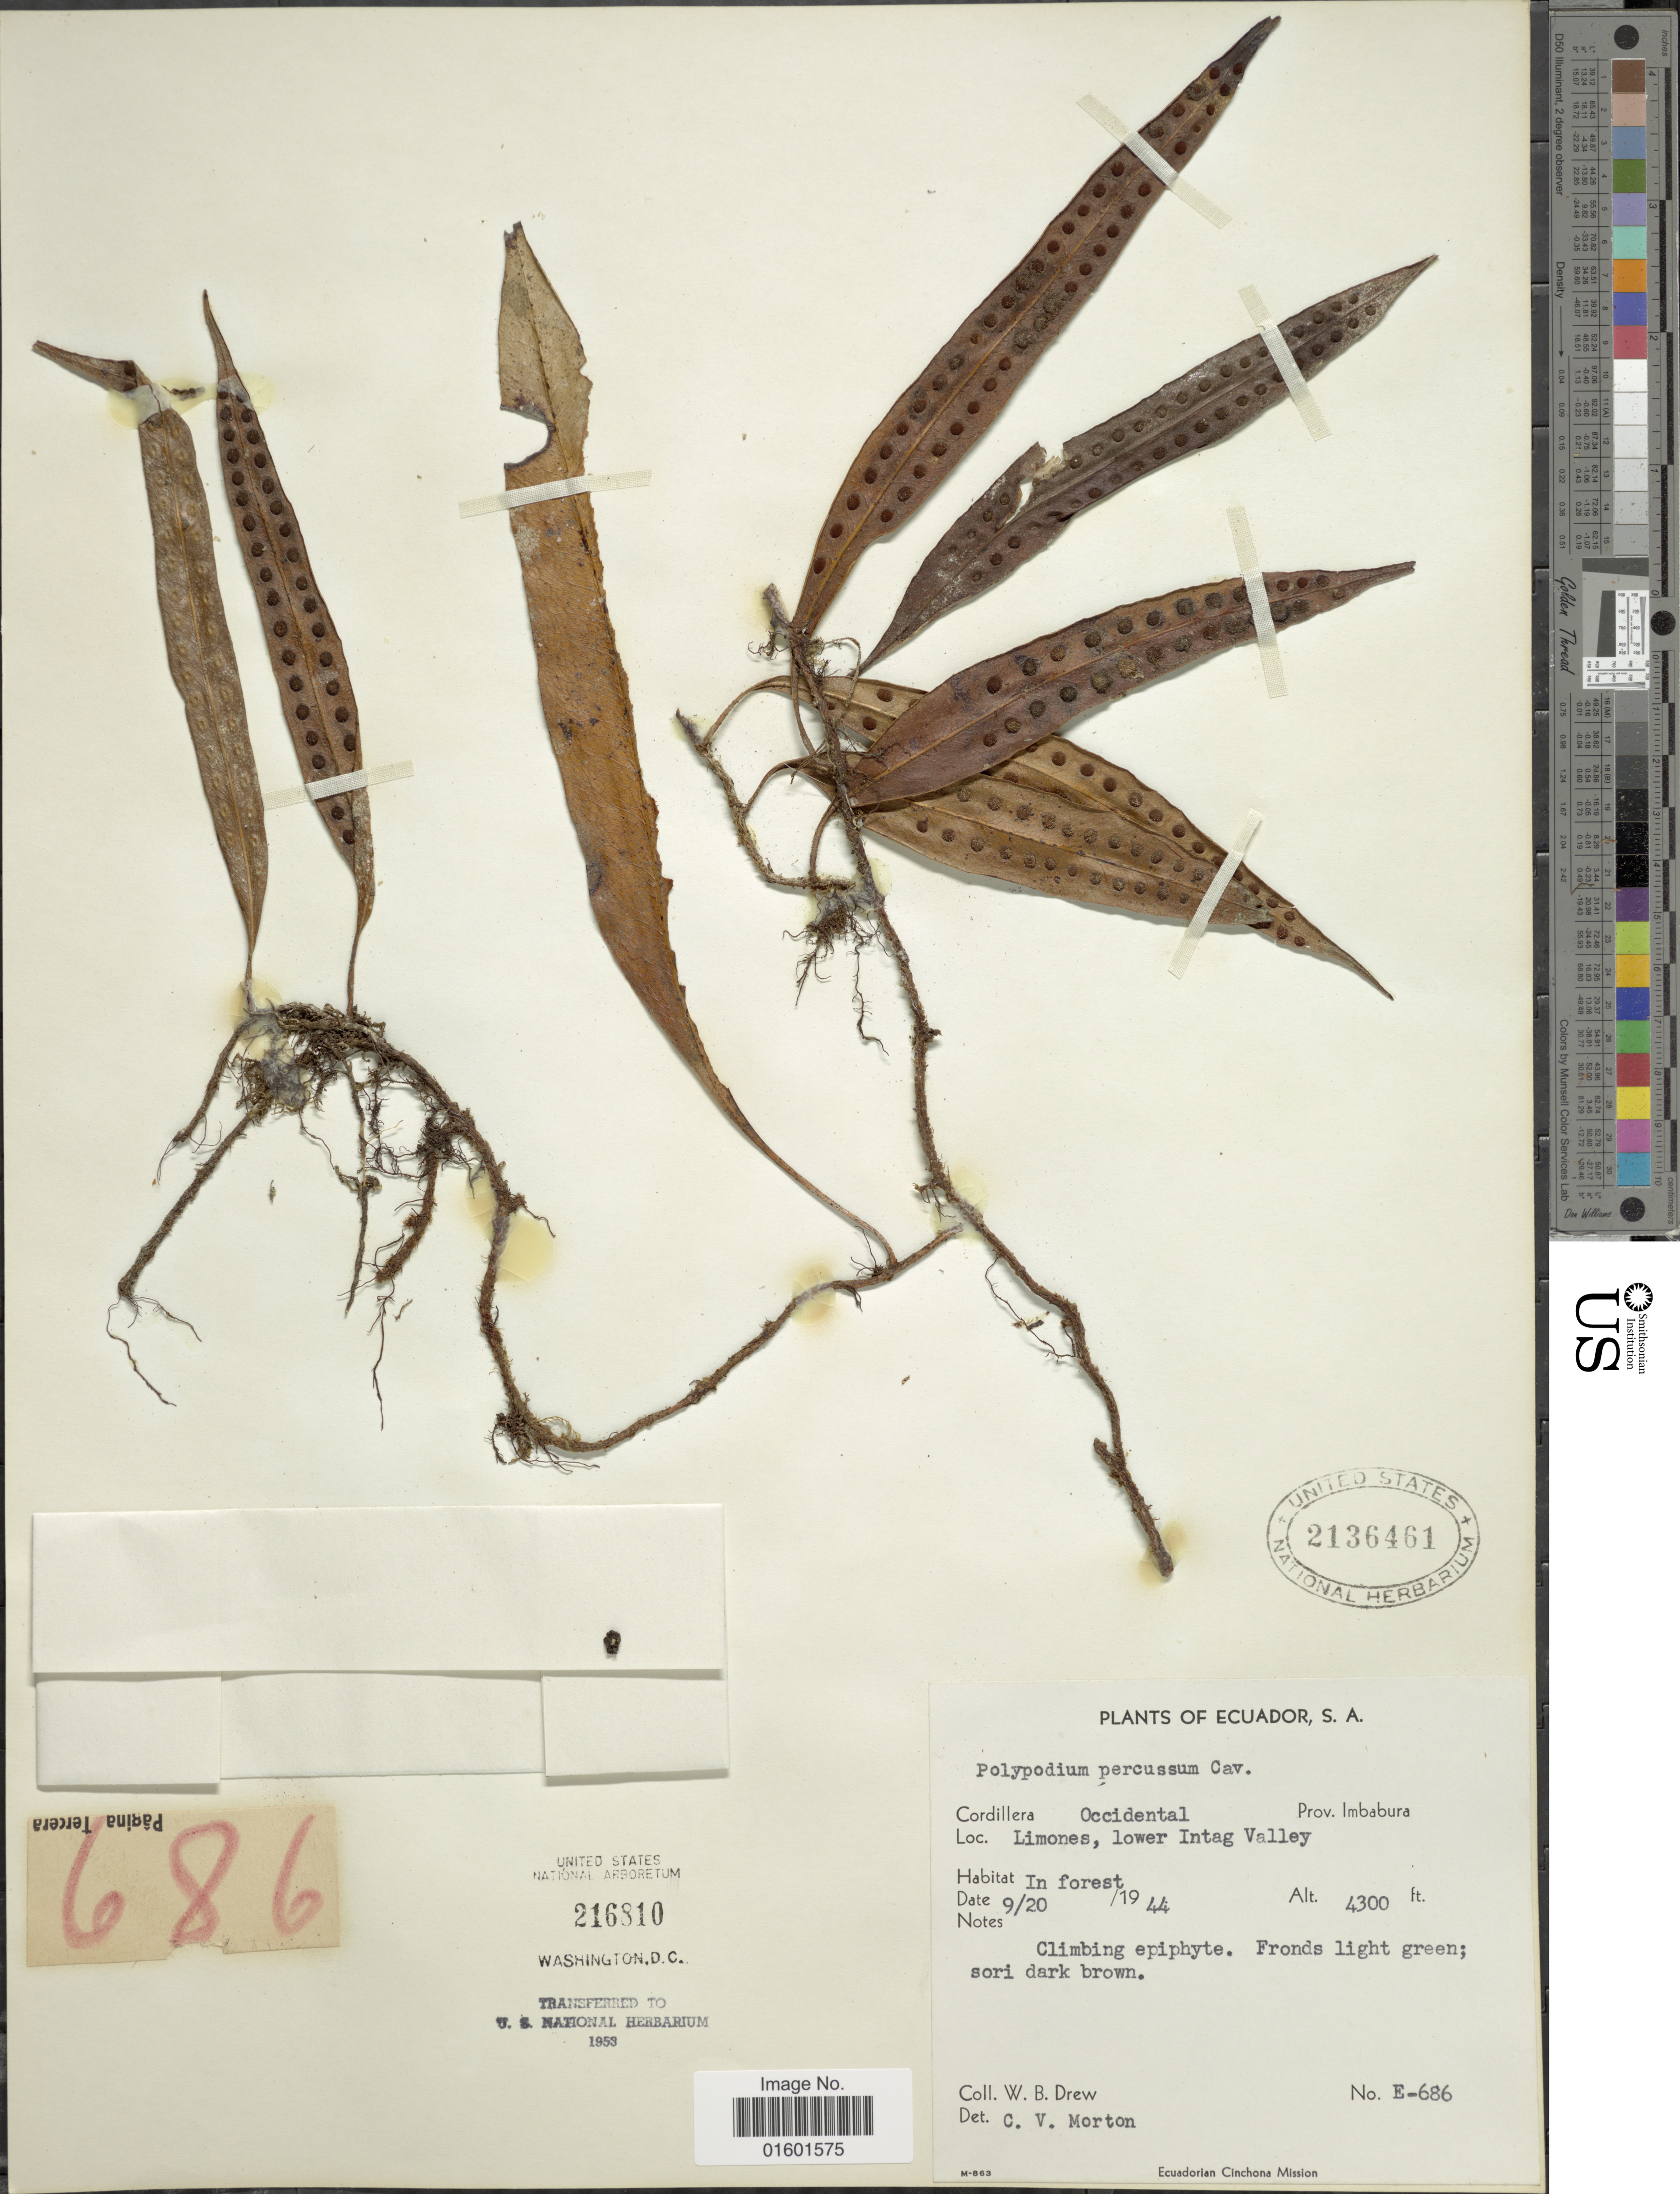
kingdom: Plantae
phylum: Tracheophyta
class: Polypodiopsida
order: Polypodiales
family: Polypodiaceae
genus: Microgramma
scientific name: Microgramma percussa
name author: (Cav.) de la Sota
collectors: W. B. Drew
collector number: E686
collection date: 1944-09-20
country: Ecuador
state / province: Imbabura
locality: Cordillera Occidental, Limones, lower Intag Valley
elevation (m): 1311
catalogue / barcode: US 2136461